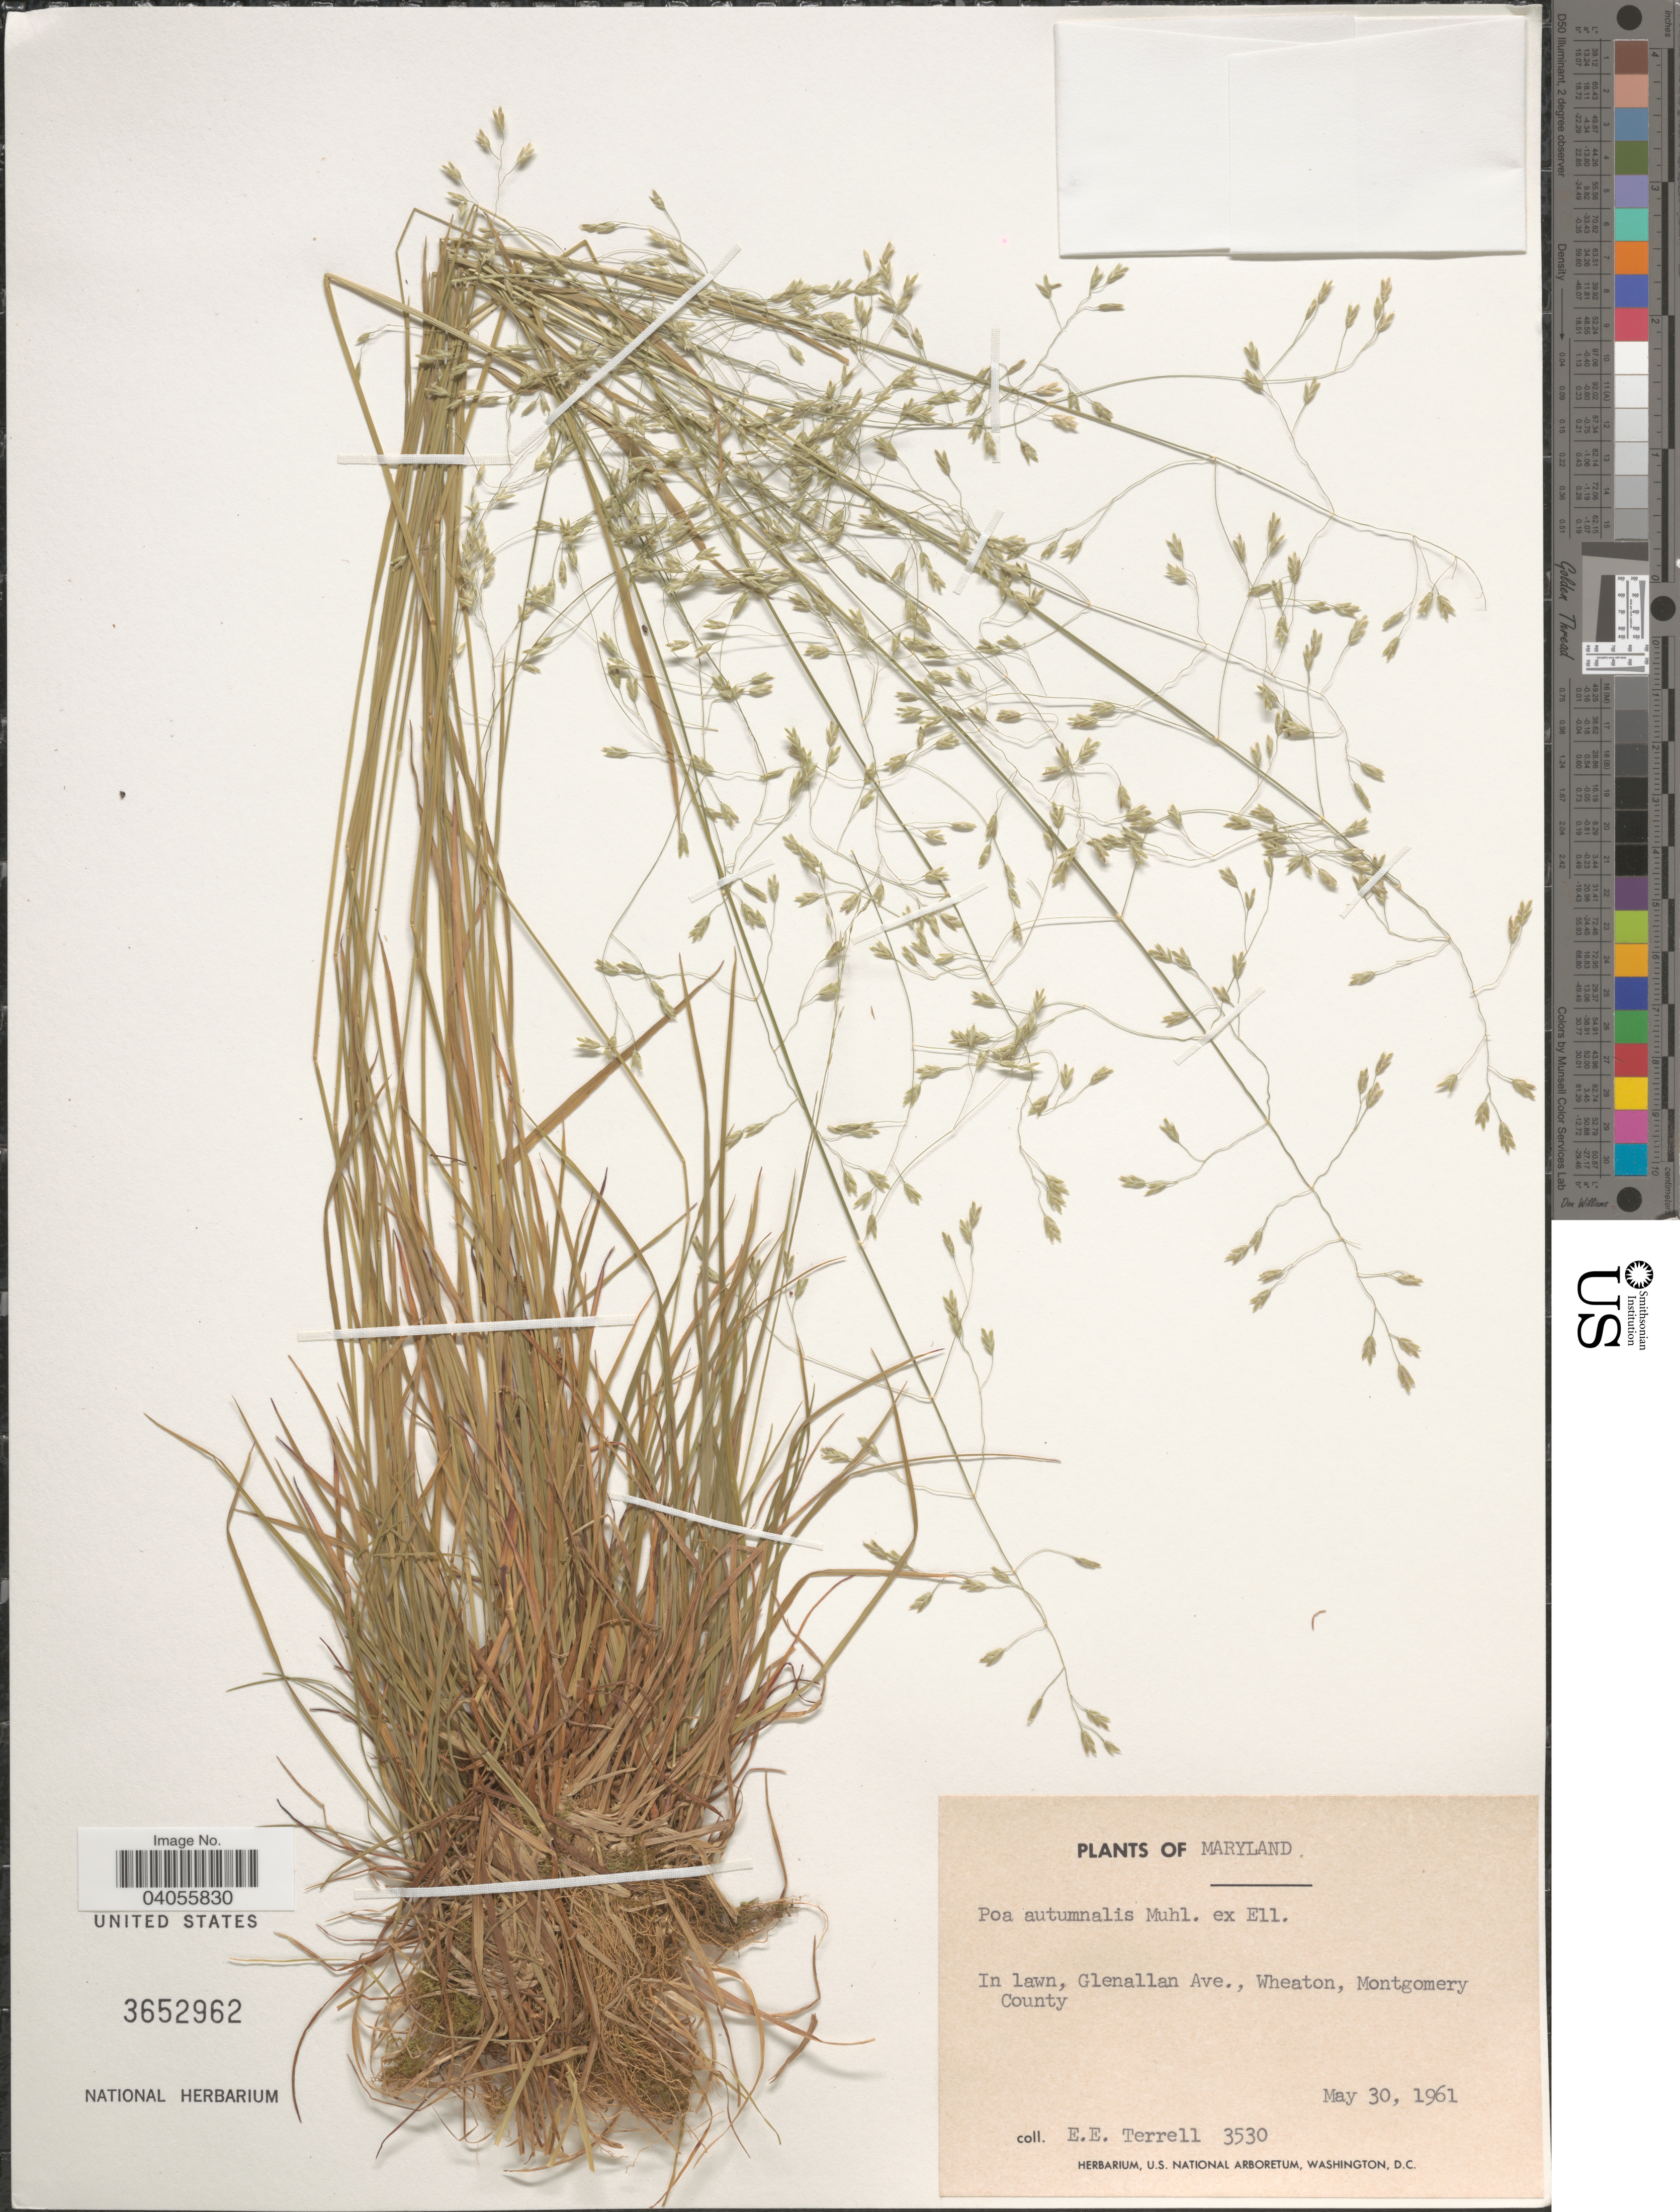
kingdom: Plantae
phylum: Tracheophyta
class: Liliopsida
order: Poales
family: Poaceae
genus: Poa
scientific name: Poa autumnalis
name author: Muhl. ex Elliott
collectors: E. E. Terrell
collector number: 3530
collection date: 1961-05-30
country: United States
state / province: Maryland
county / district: Montgomery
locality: In lawn, Glenallan Ave., Wheaton, Montgomery County.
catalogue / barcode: US 3652962